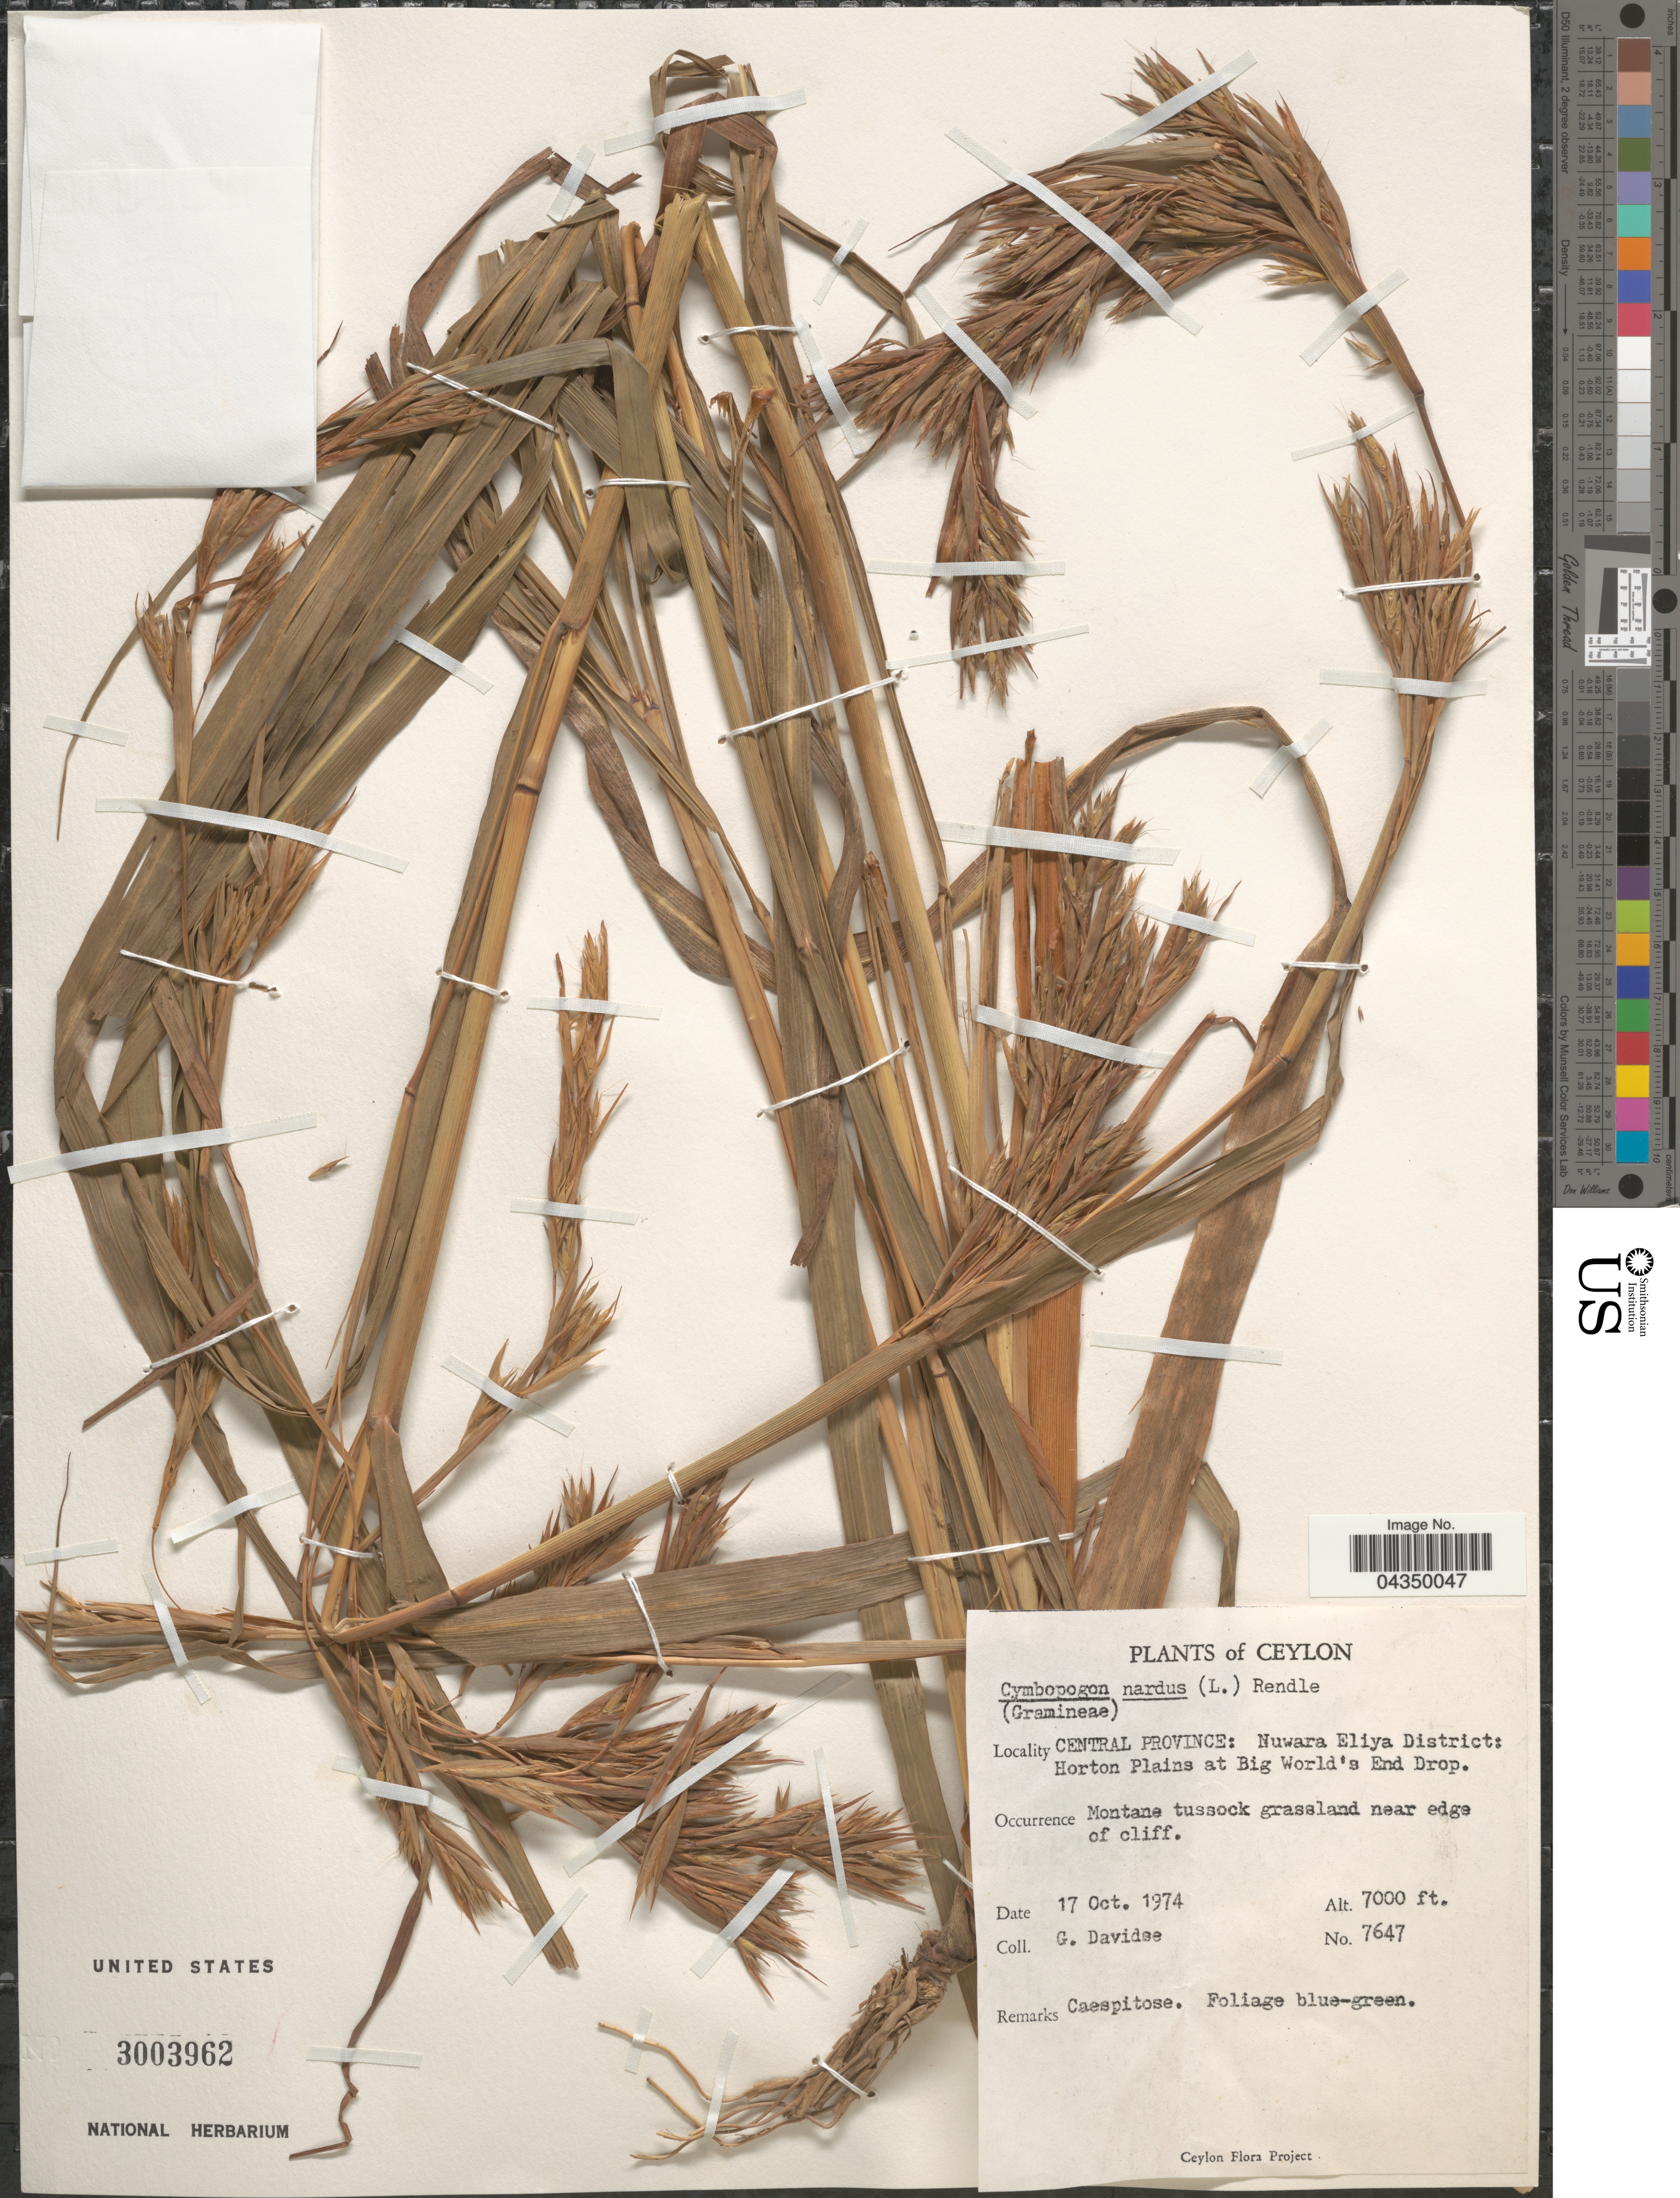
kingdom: Plantae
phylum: Tracheophyta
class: Liliopsida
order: Poales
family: Poaceae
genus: Cymbopogon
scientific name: Cymbopogon nardus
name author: (L.) Rendle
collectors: G. Davidse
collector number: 7647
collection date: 1974-10-17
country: Sri Lanka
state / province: Central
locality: Ceylon. Central Province: Nuwara Eliya District: Horton Plains at Big World's End Drop.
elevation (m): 2134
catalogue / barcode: US 3003962